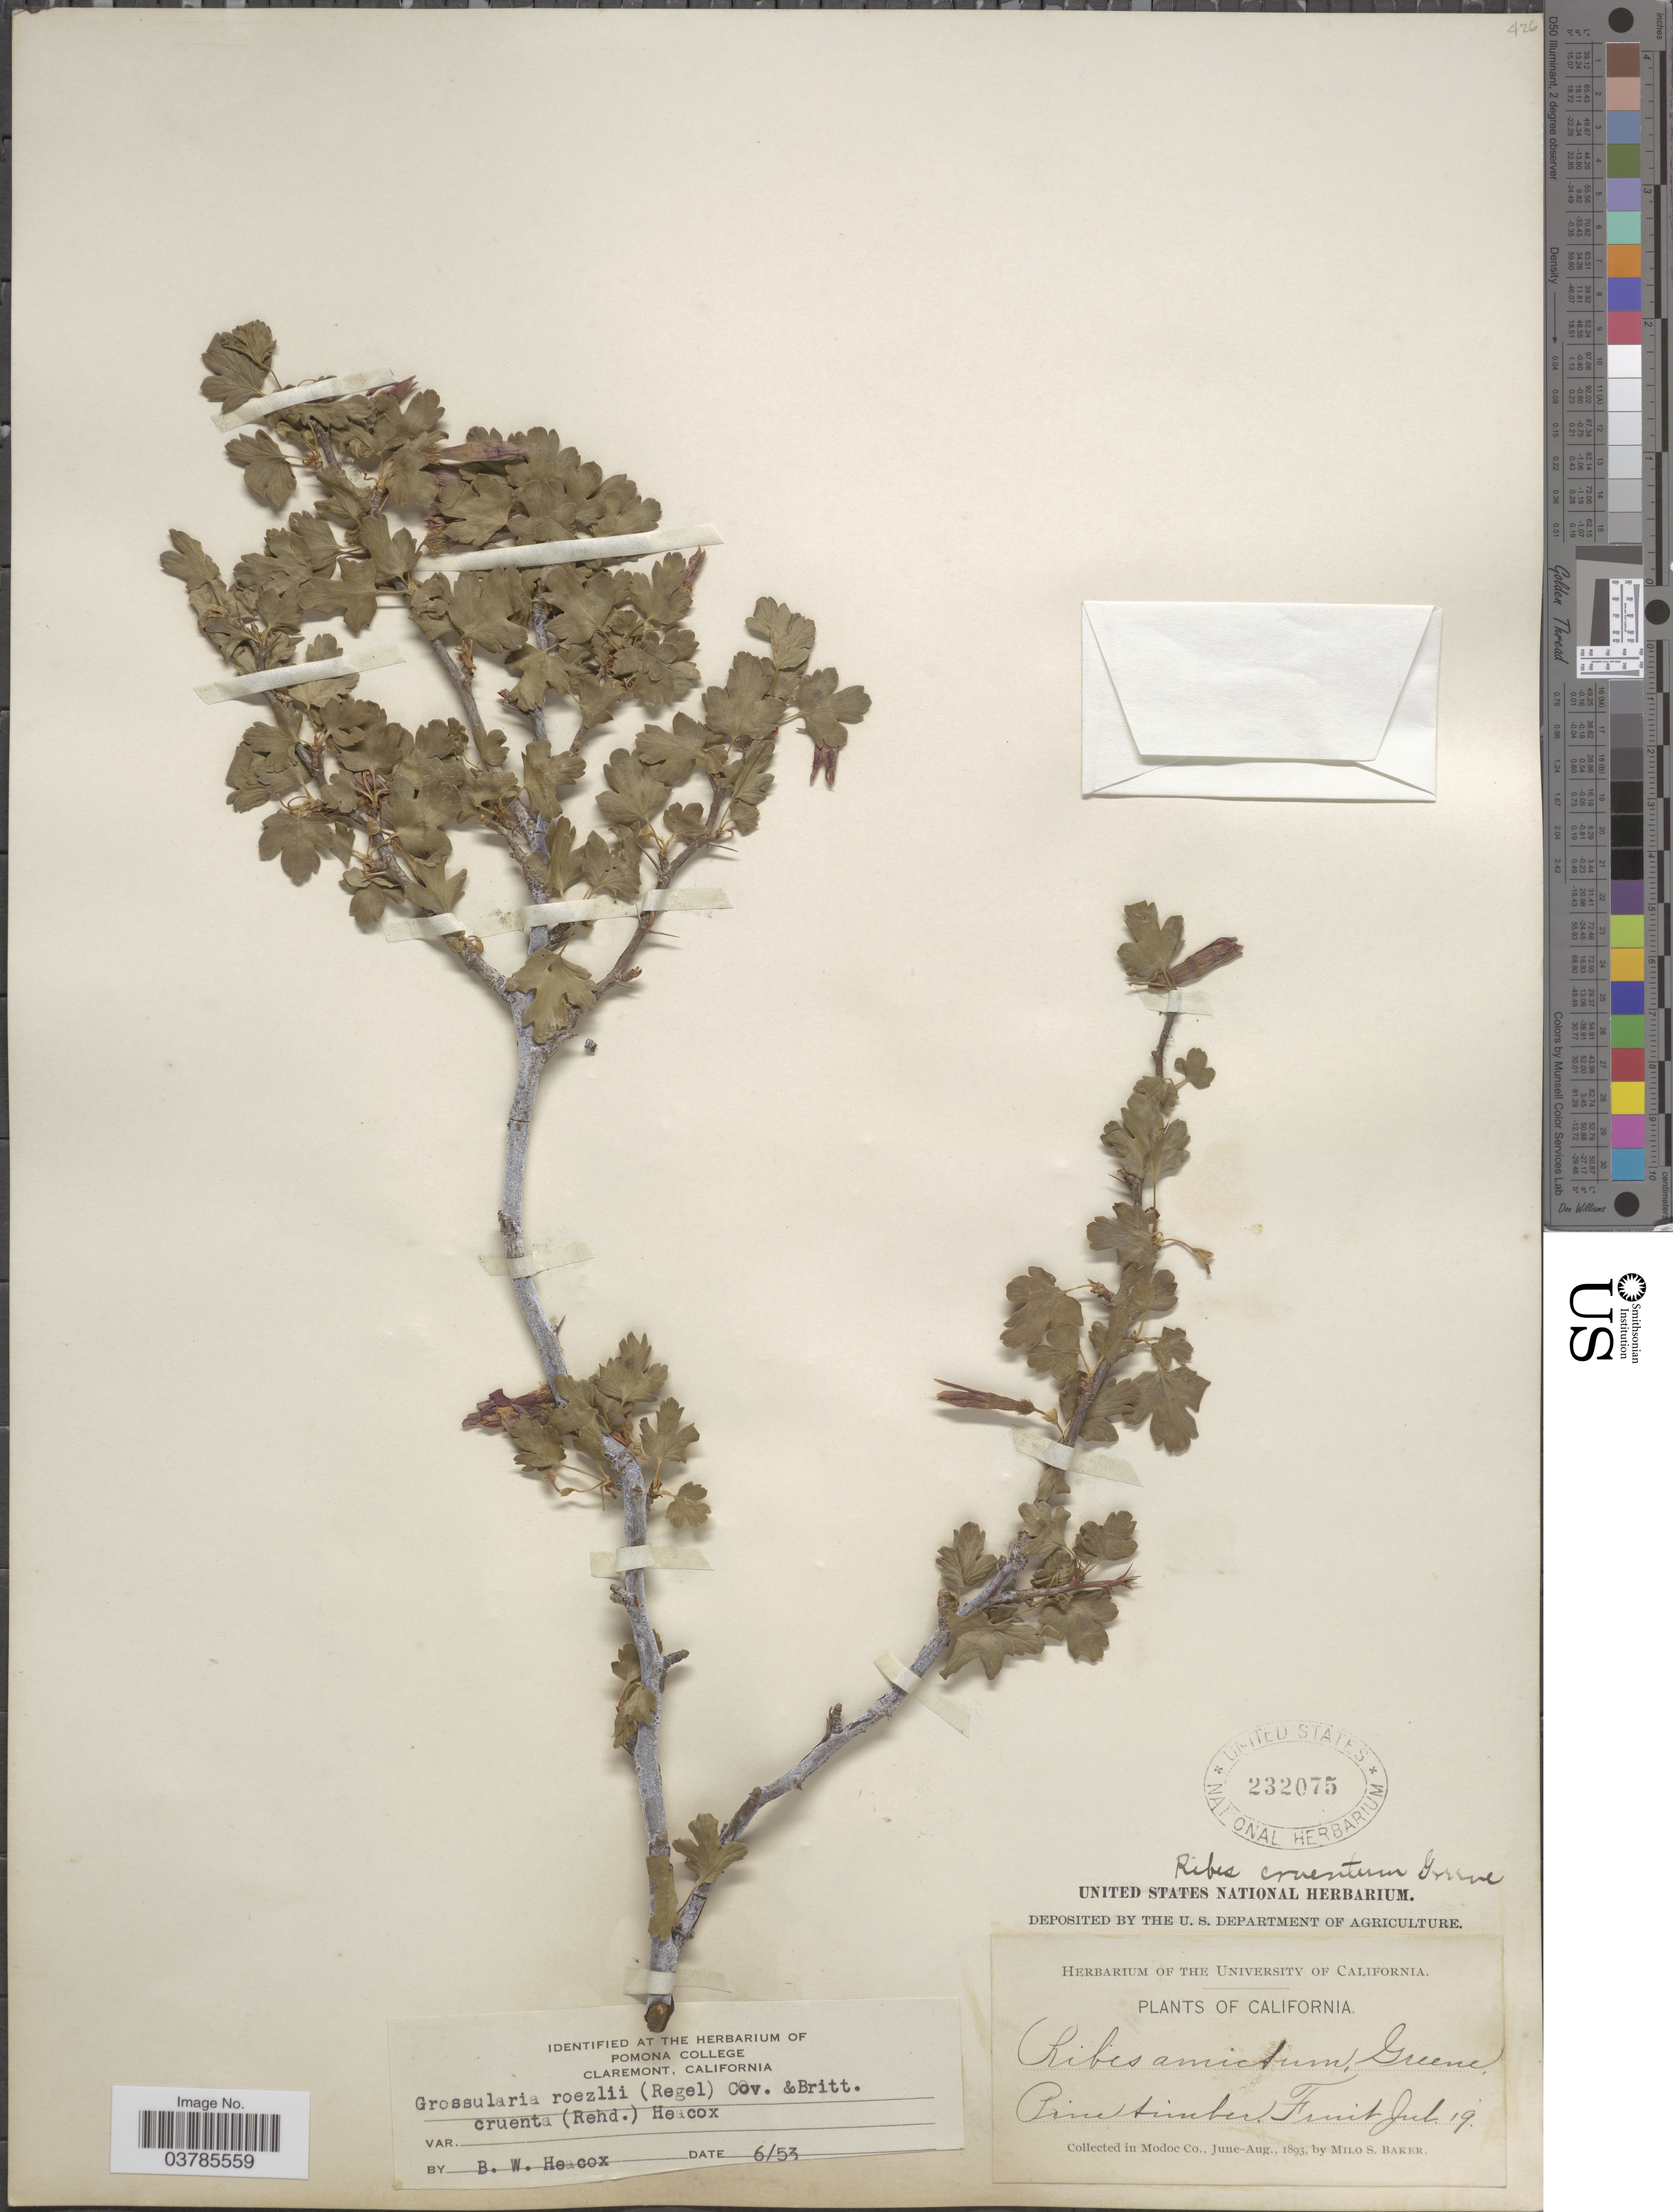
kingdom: Plantae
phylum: Tracheophyta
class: Magnoliopsida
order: Saxifragales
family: Grossulariaceae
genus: Ribes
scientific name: Ribes roezlii var. cruentum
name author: (Greene) Rehder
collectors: M. S. Baker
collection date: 1893-07-19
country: United States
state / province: California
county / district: Modoc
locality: Pine timber. Modoc Co.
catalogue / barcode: US 232075